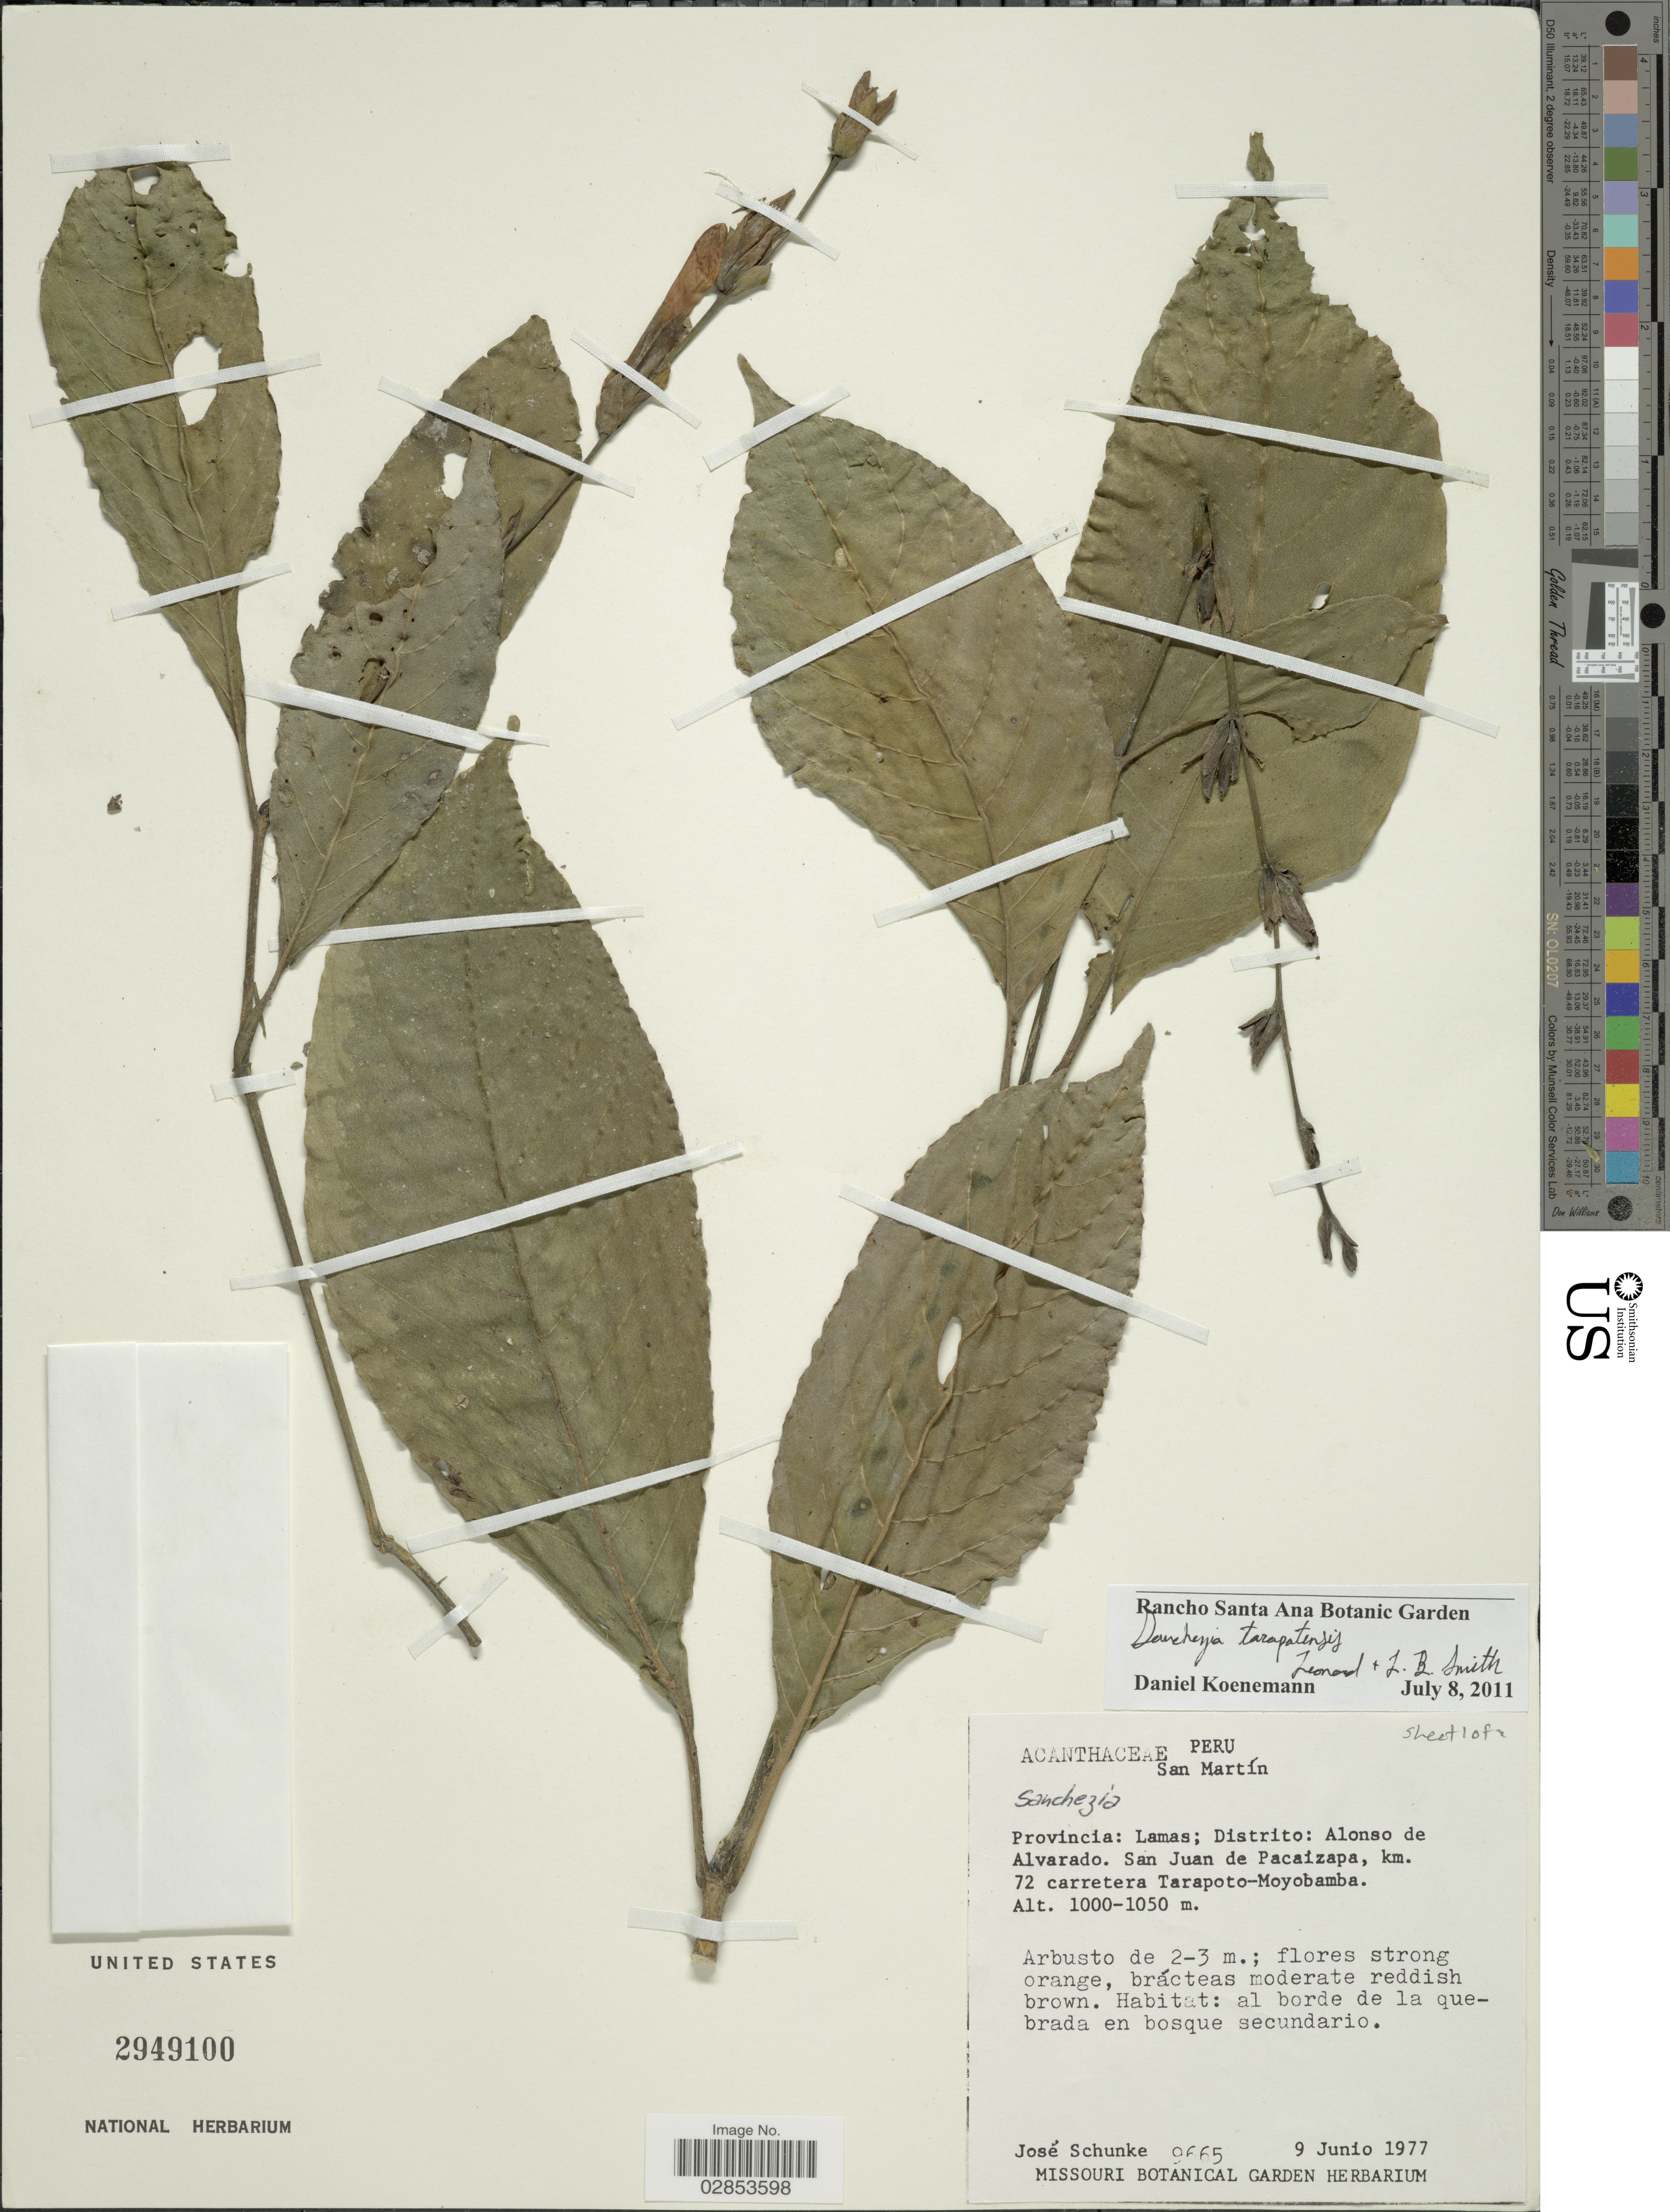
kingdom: Plantae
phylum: Tracheophyta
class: Magnoliopsida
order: Lamiales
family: Acanthaceae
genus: Sanchezia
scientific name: Sanchezia loranthifolia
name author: Lindau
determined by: Azevedo, Igor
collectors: J. M. Schunke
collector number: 9665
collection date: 1977-06-09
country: Peru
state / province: San Martín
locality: Provincia: Lamas; Distrito: Alonso de Alvarado. San Juan de Pacaizapa, km. 72 carretera Tarapoto-Moyobamba.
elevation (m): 1000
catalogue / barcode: US 2949100